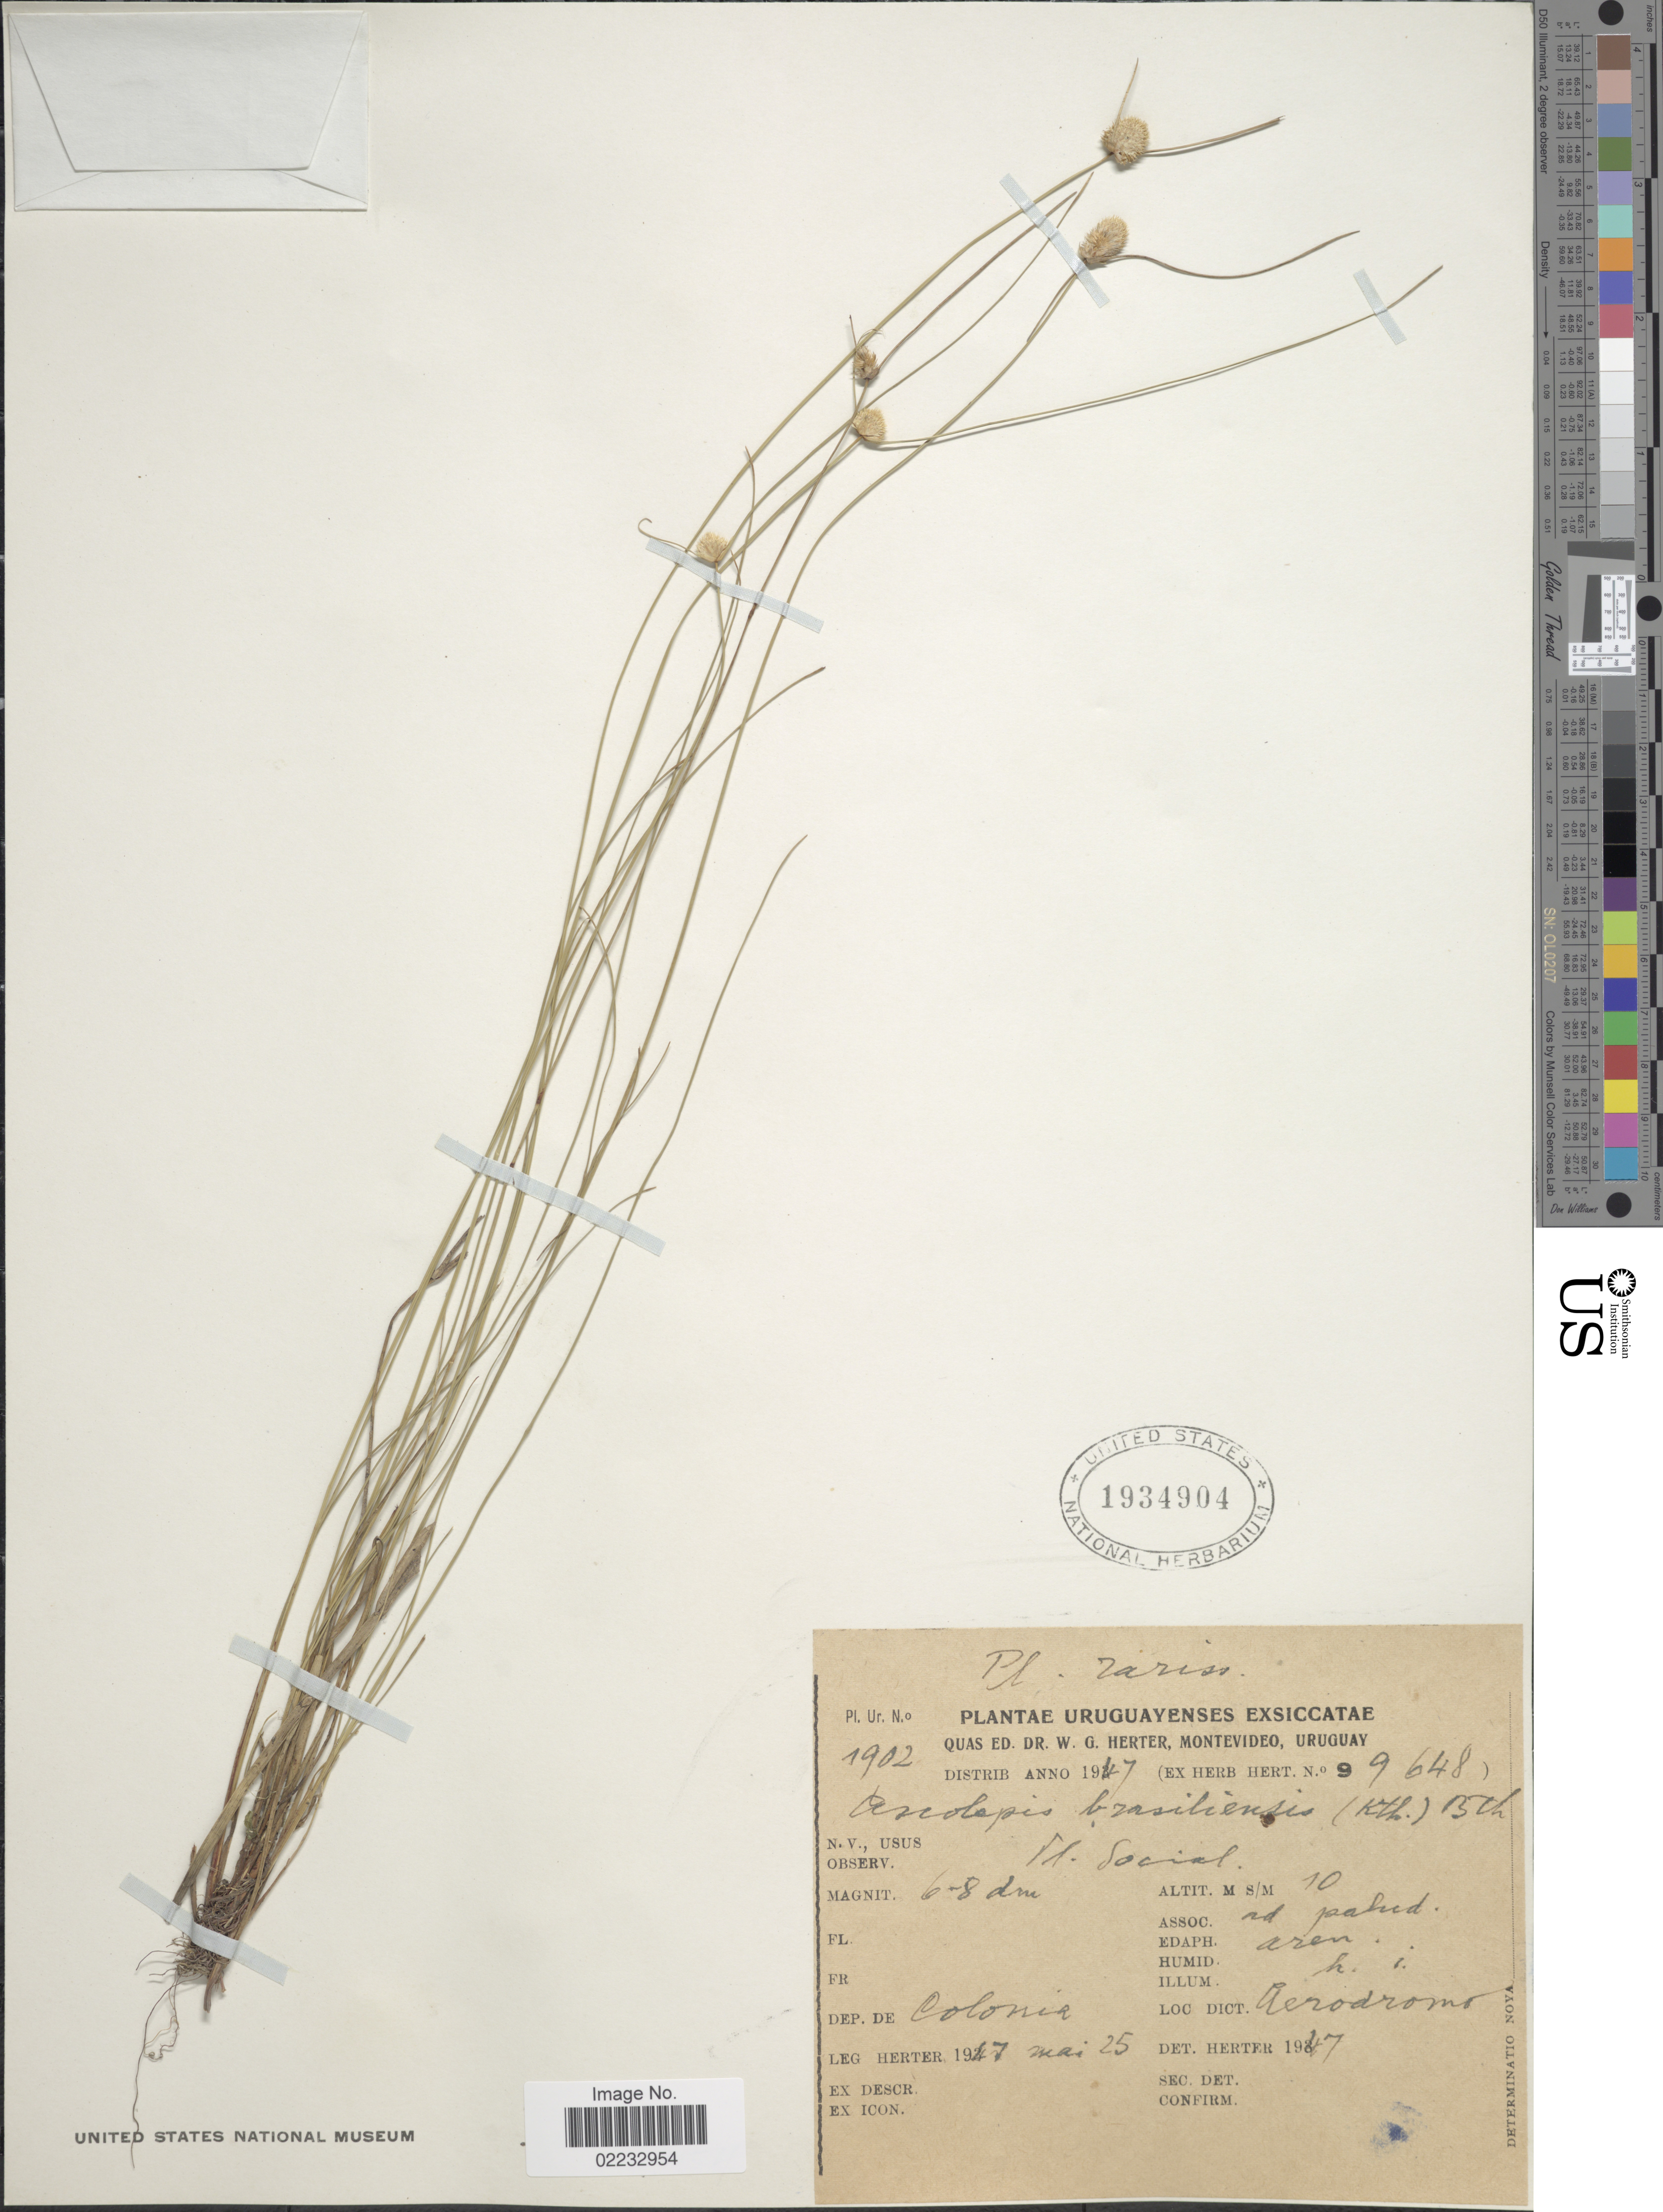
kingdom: Plantae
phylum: Tracheophyta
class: Liliopsida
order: Poales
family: Cyperaceae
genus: Cyperus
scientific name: Cyperus brasiliensis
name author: (Kunth) Bauters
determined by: Strong, M. T., (US), Smithsonian Institution - National Museum of Natural History (UNITED STATES)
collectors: W. G. Herter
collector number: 99648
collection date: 1947-05-25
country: Uruguay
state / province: Colonia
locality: Aerodromo.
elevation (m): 10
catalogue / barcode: US 1934904